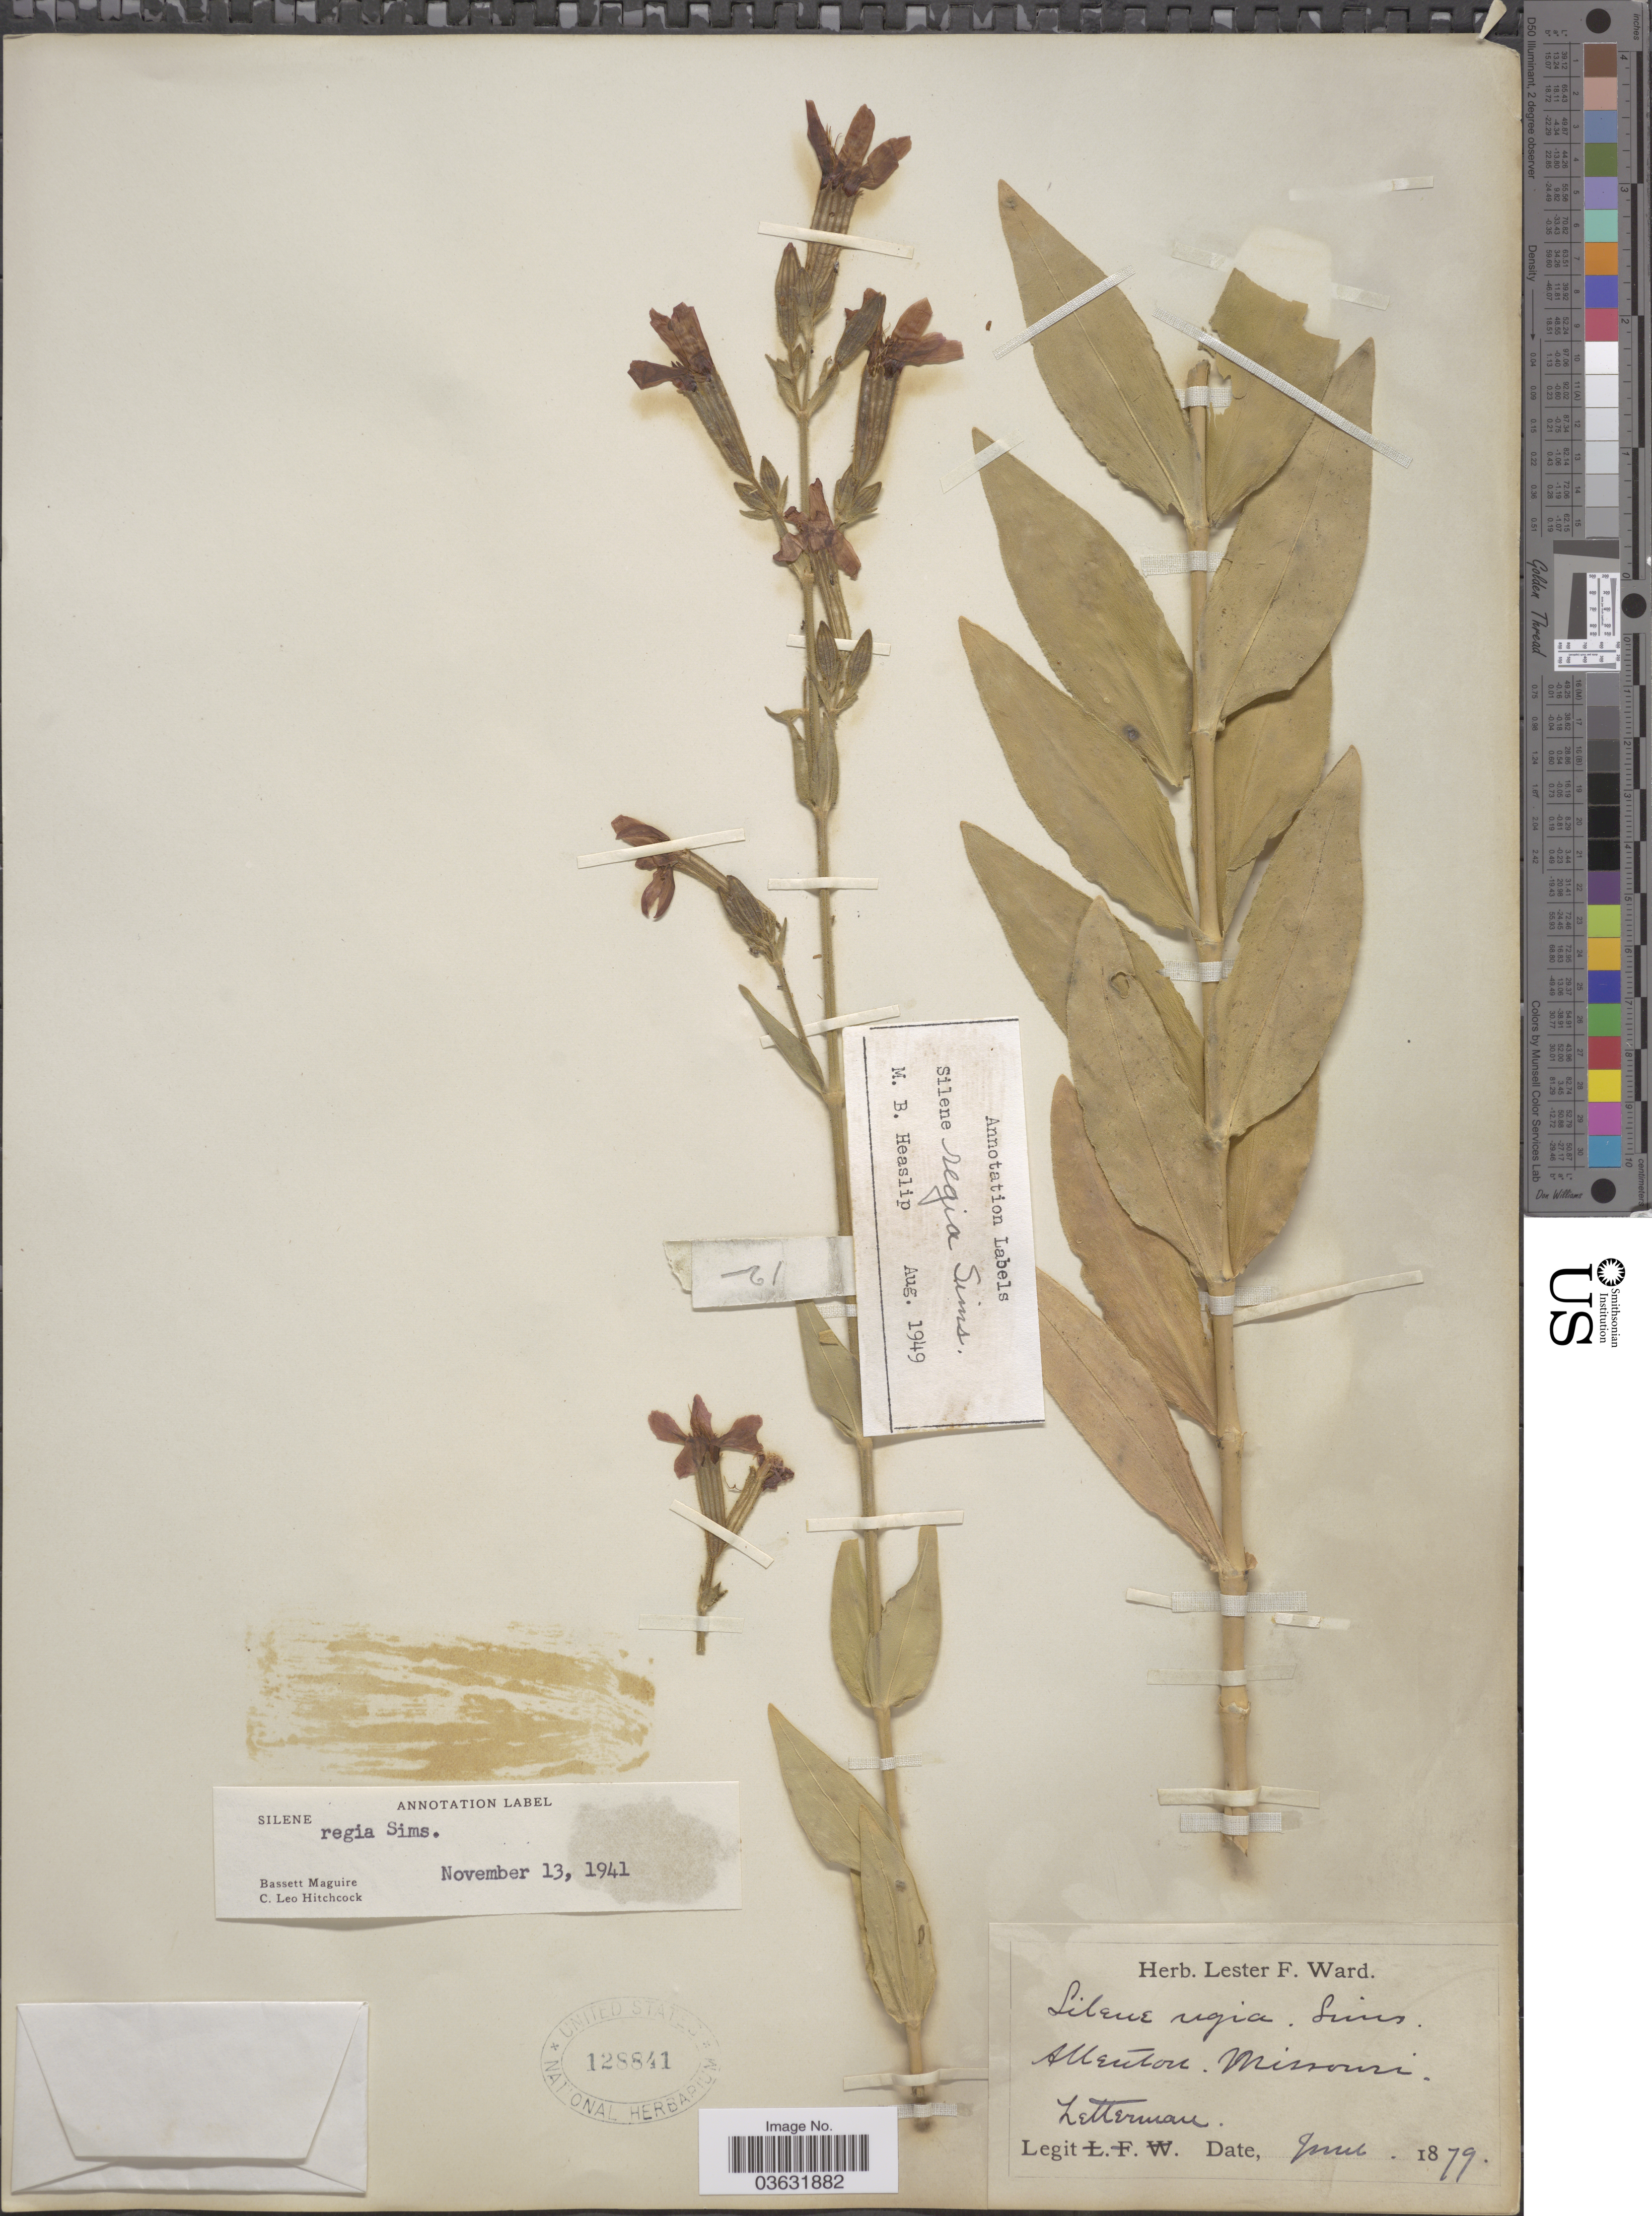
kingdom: Plantae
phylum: Tracheophyta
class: Magnoliopsida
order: Caryophyllales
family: Caryophyllaceae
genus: Silene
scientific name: Silene regia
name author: Sims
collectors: Letterman, --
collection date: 1879-06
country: United States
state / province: Missouri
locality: Allenton.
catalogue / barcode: US 128841